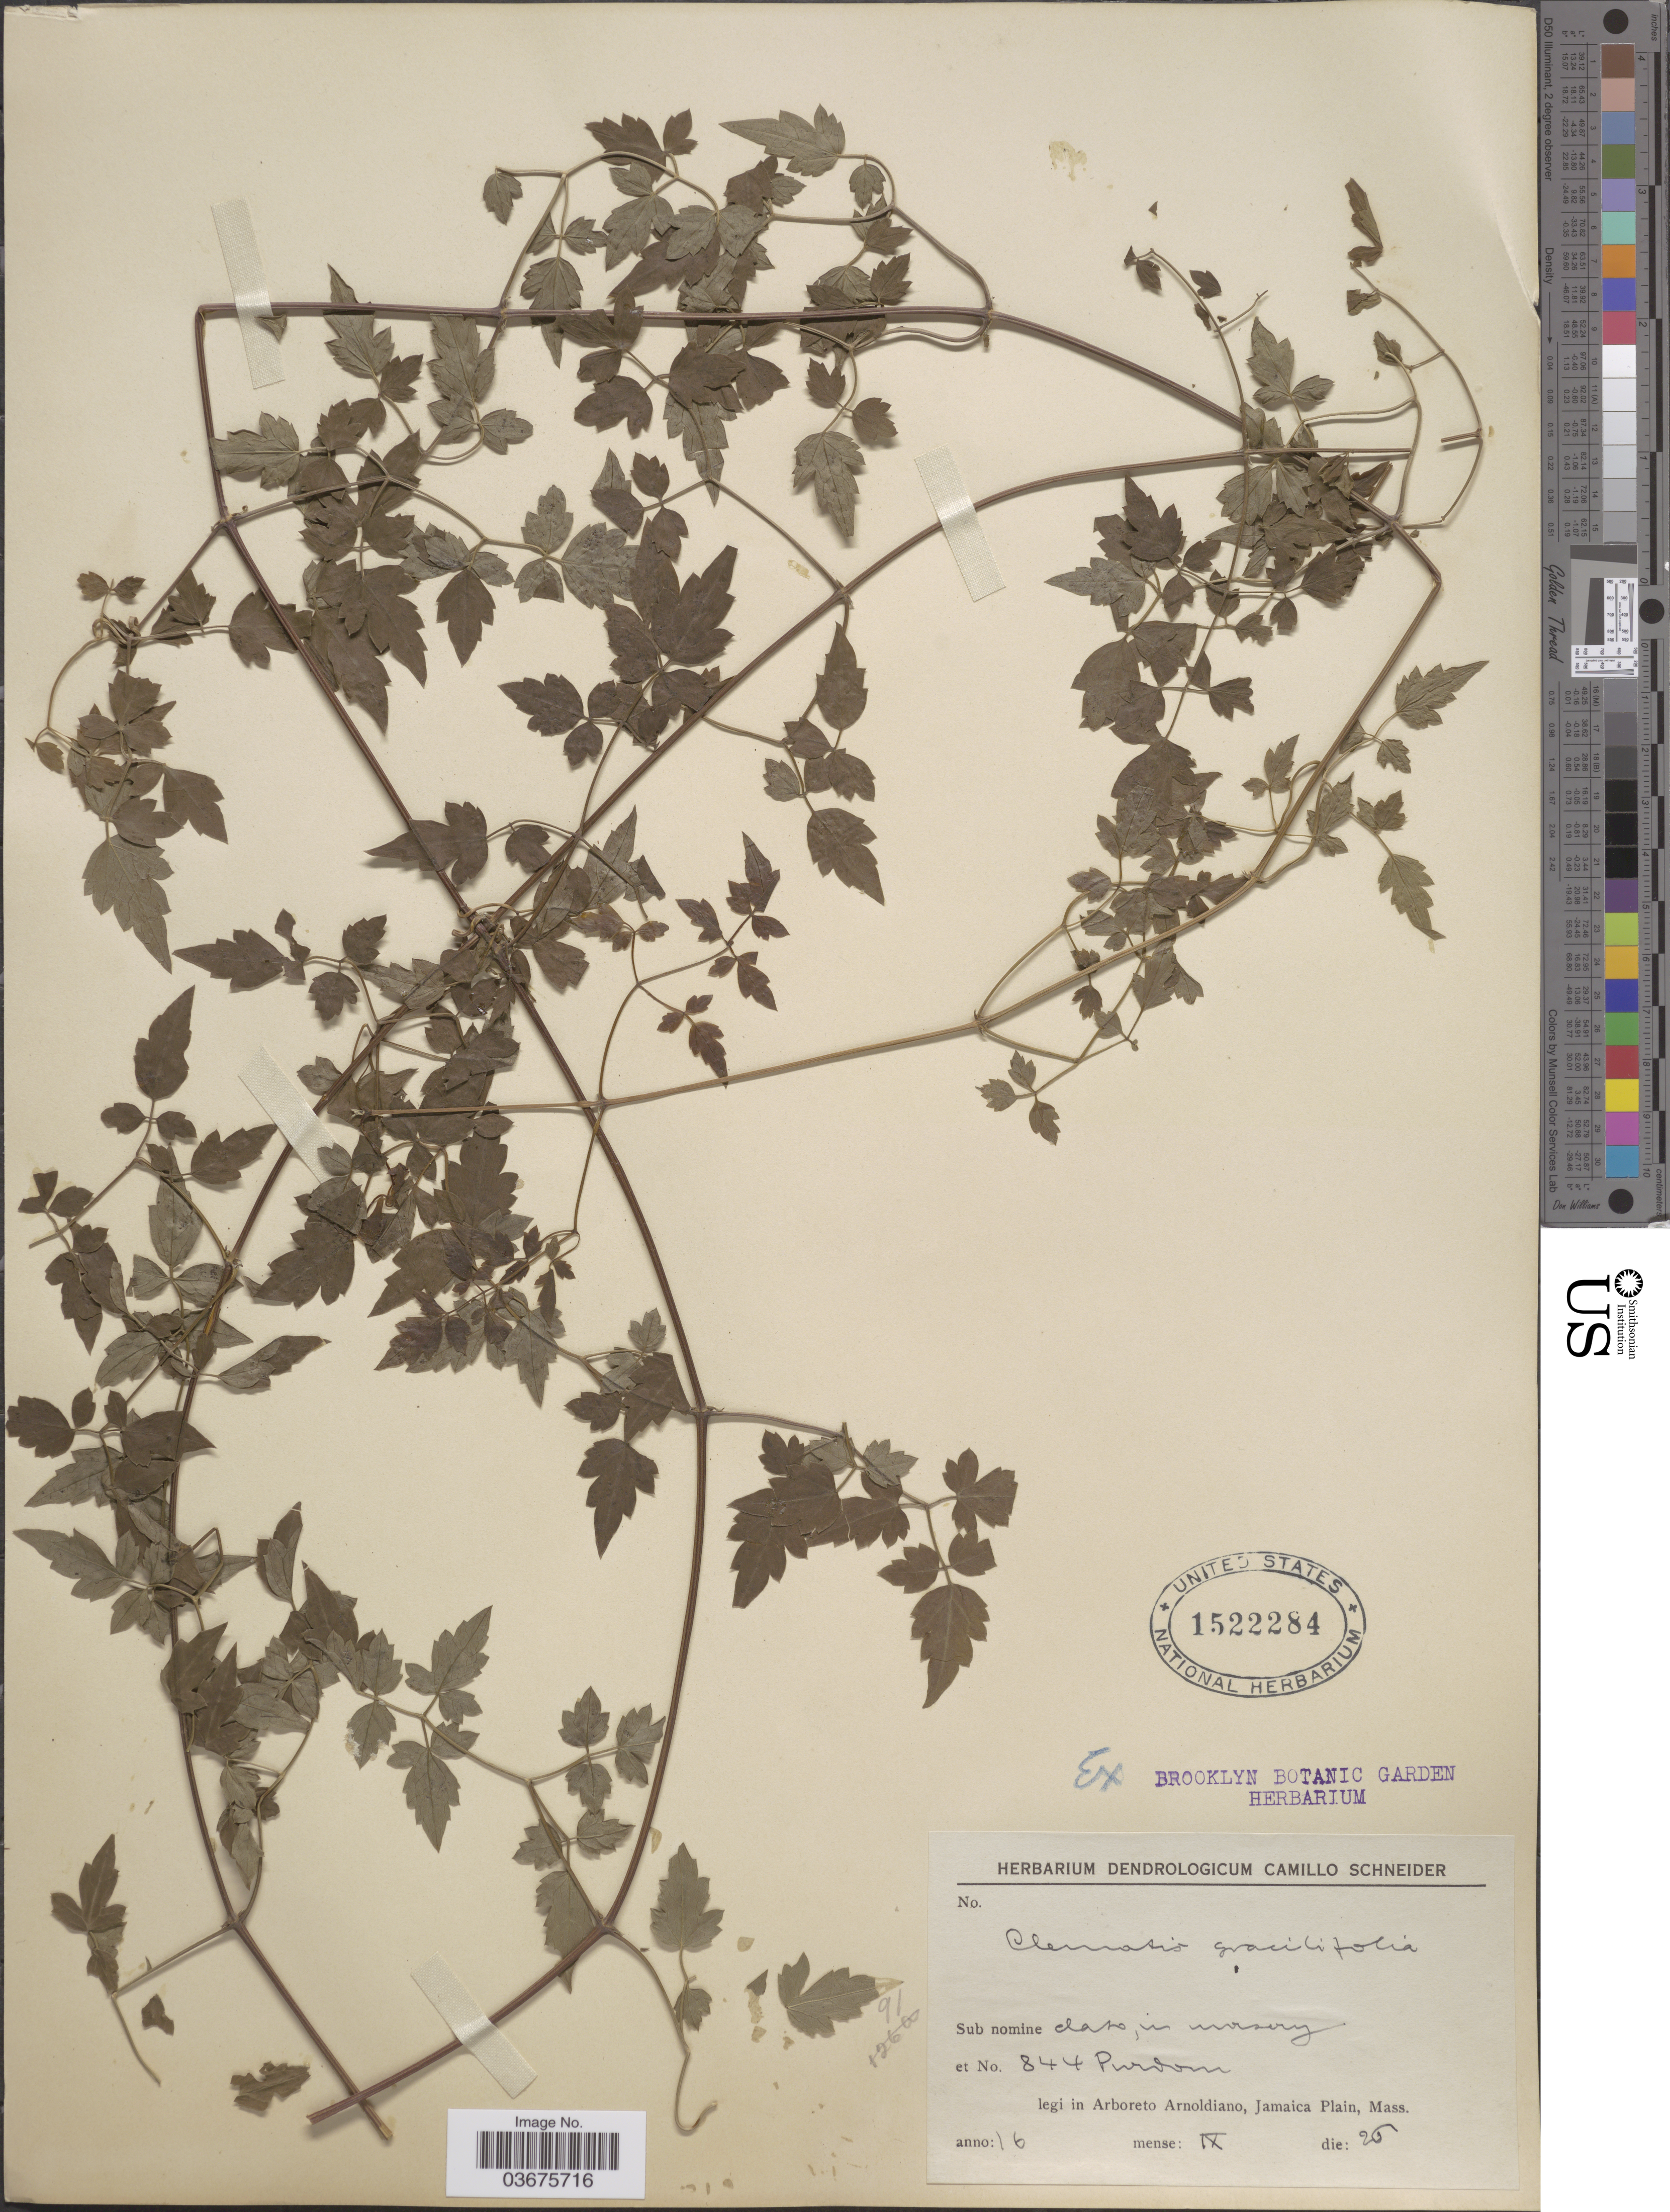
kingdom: Plantae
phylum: Tracheophyta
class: Magnoliopsida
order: Ranunculales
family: Ranunculaceae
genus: Clematis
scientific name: Clematis gracilifolia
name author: Rehder & E.H. Wilson in Sarg.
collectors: ex herb. Dendrologicum C. Schneider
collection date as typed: Transcribed d/m/y: 26/9/16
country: United States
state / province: Massachusetts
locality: Arboreto Arnoldiano, Jamaica Plain.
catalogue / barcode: US 1522284